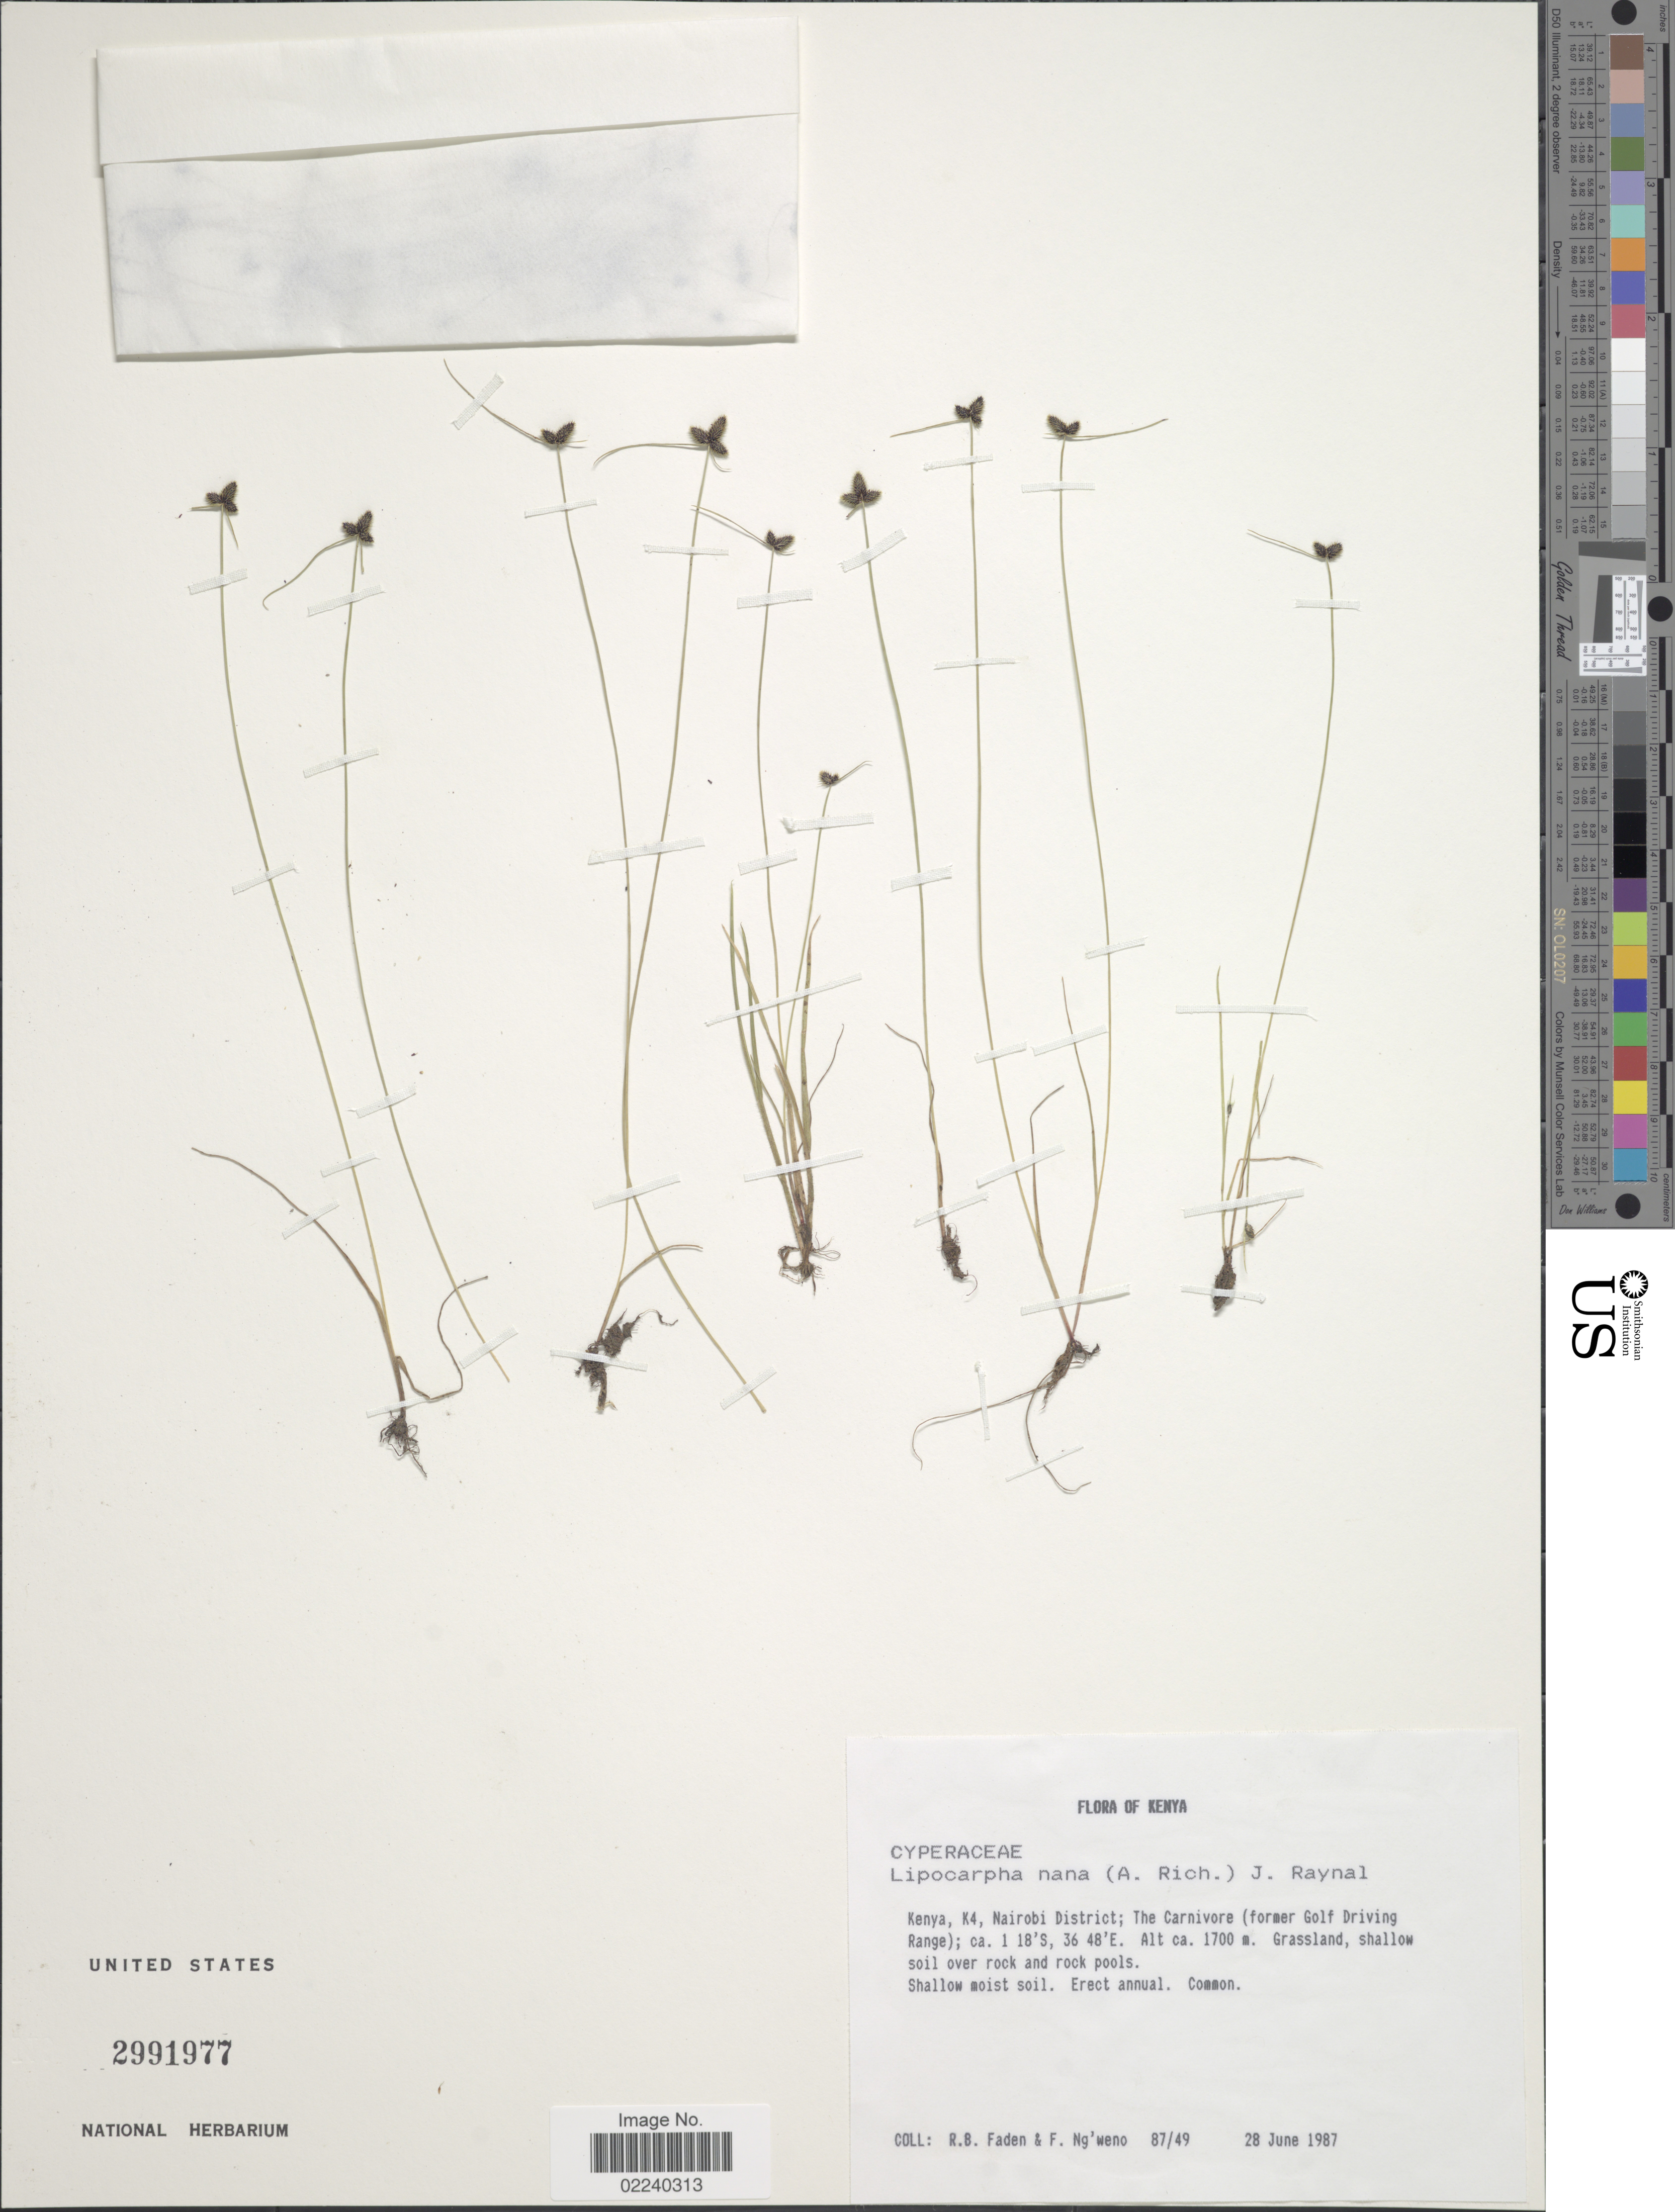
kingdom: Plantae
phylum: Tracheophyta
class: Liliopsida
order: Poales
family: Cyperaceae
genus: Cyperus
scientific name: Cyperus squarrosus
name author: L.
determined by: Strong, M. T., (US), Smithsonian Institution - National Museum of Natural History (UNITED STATES)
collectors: R. B. Faden & F. Ng'weno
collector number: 87/49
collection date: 1987-06-28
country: Kenya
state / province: Nairobi Area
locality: Kenya, K4, Nairobi District; The Carnivore (former Golf Driving Range)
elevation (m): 1700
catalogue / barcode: US 2991977